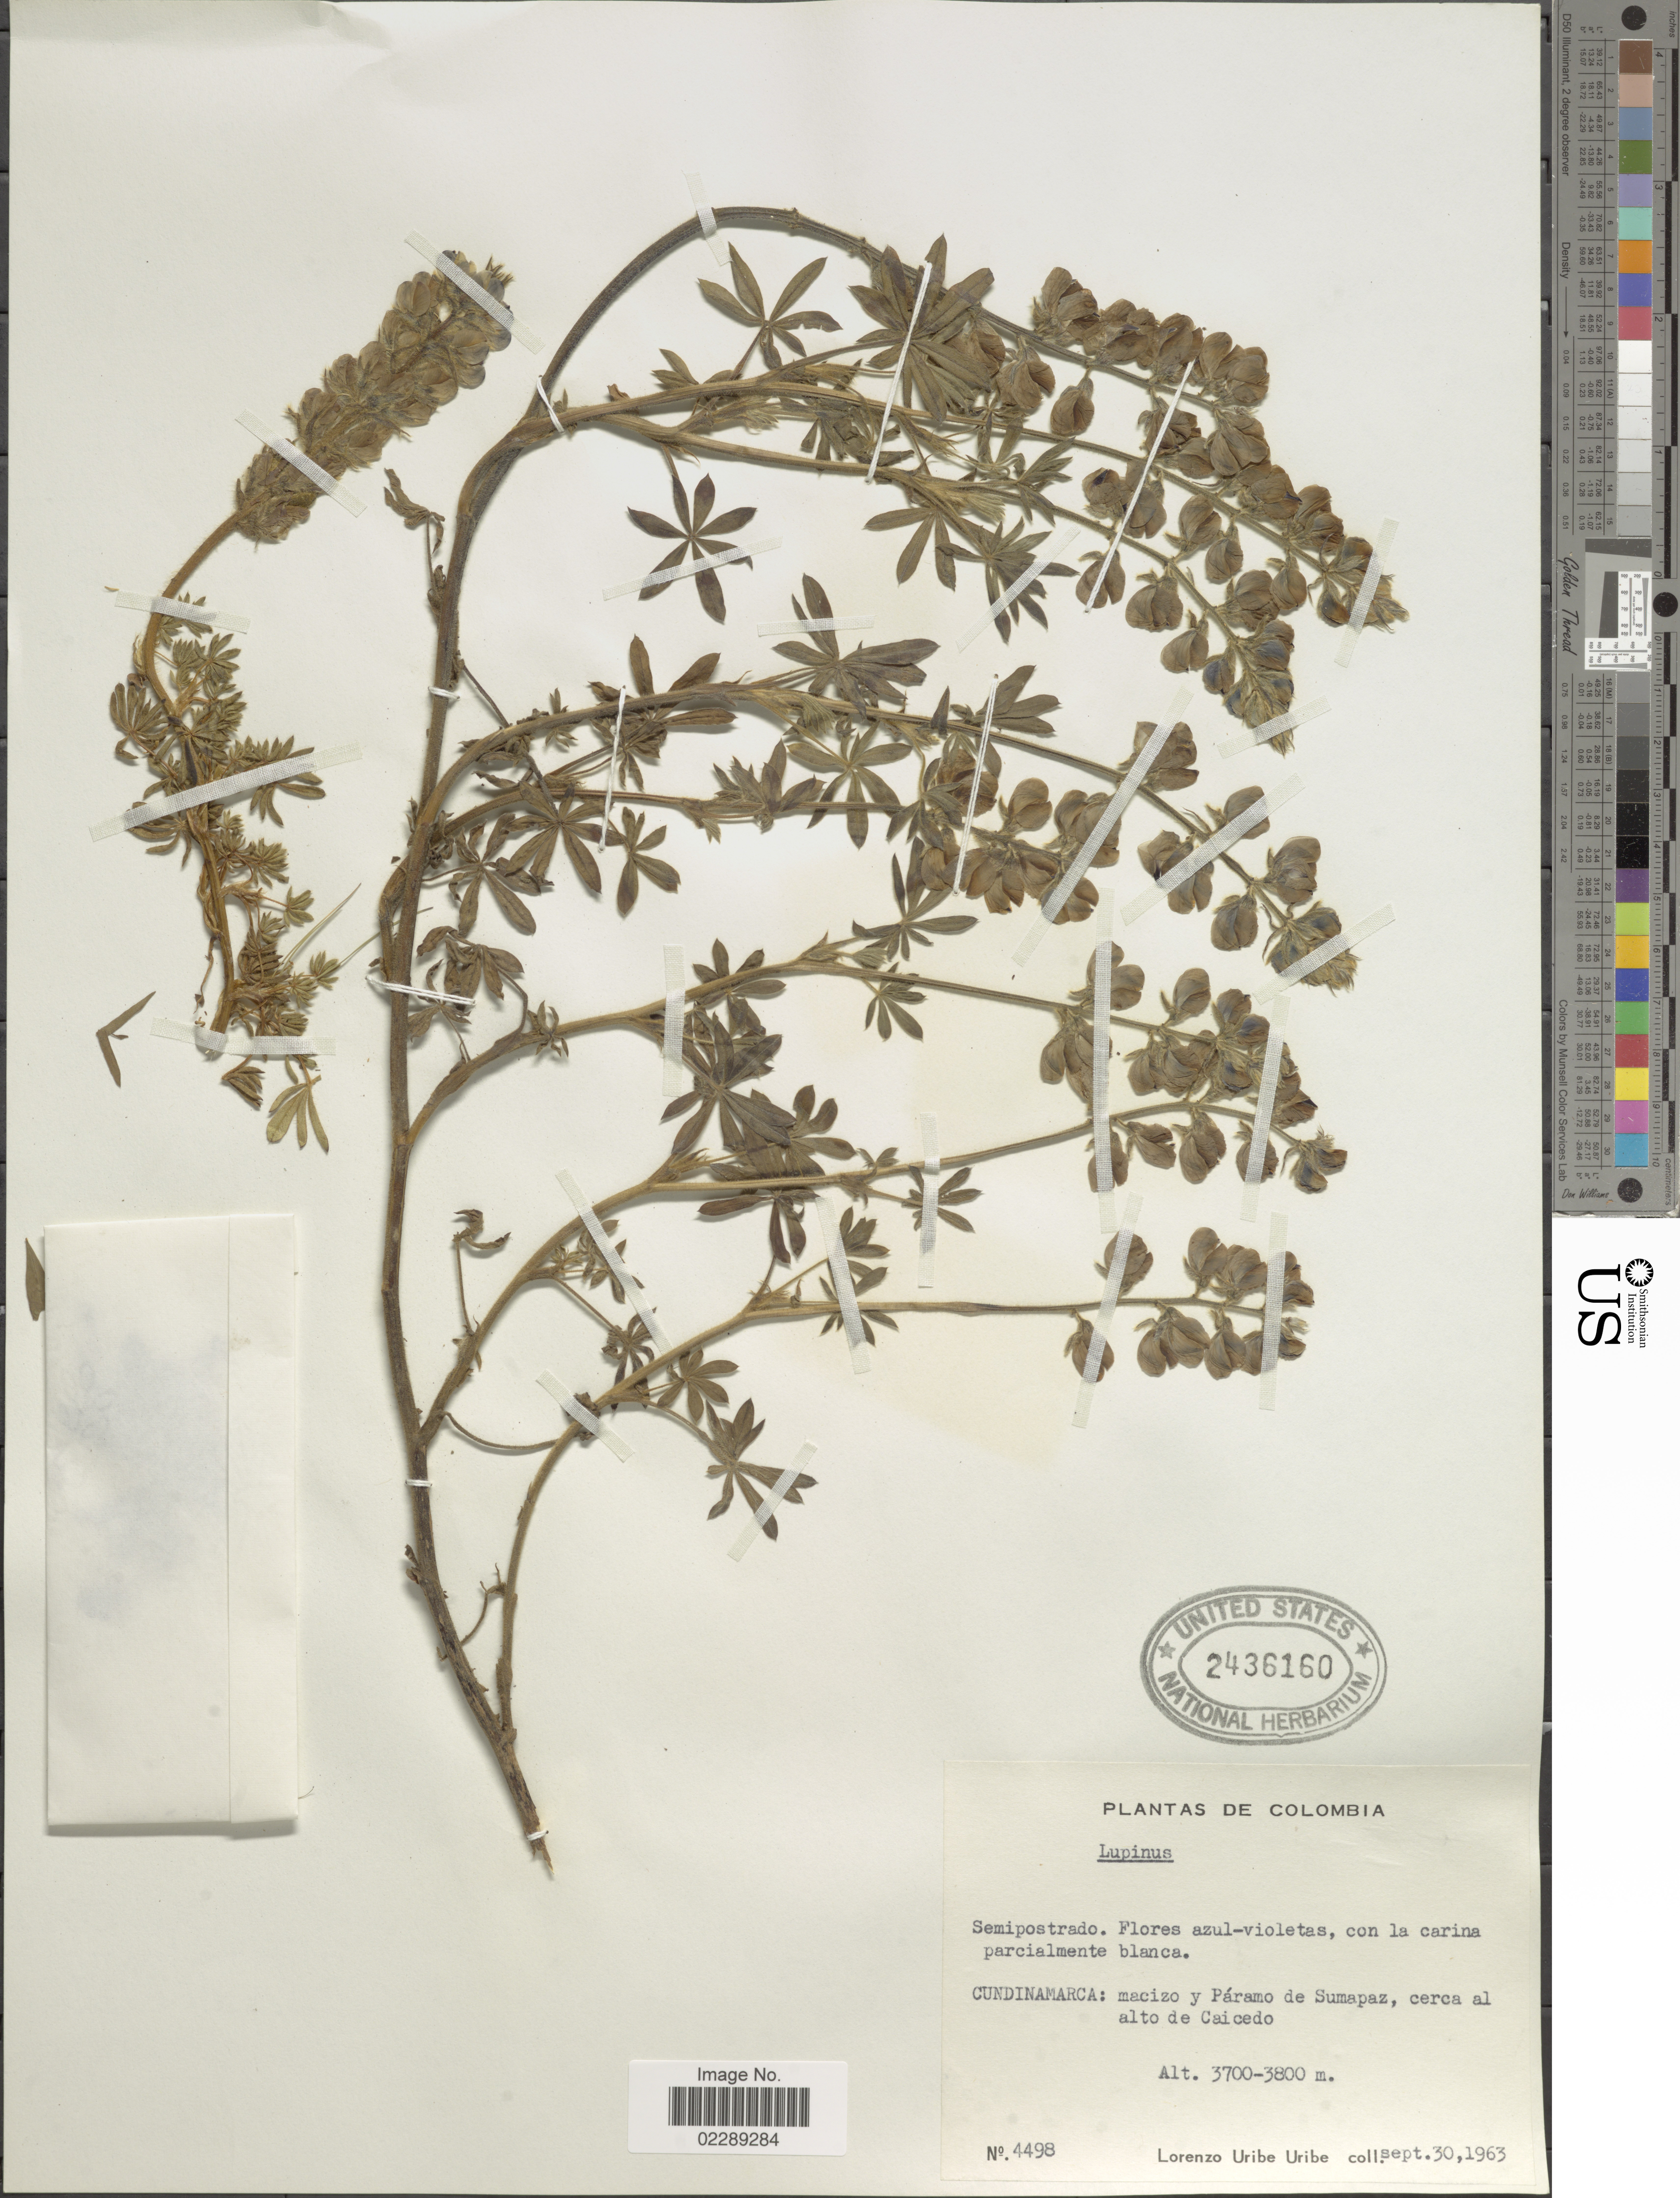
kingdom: Plantae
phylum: Tracheophyta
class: Magnoliopsida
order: Fabales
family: Fabaceae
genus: Lupinus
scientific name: Lupinus sp.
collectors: L. Uribe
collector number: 4498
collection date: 1963-09-30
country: Colombia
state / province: Cundinamarca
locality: Cundinamarca: macizo y Páramo de Sumapaz, cerca al alto de Caicedo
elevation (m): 3700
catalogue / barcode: US 2436160